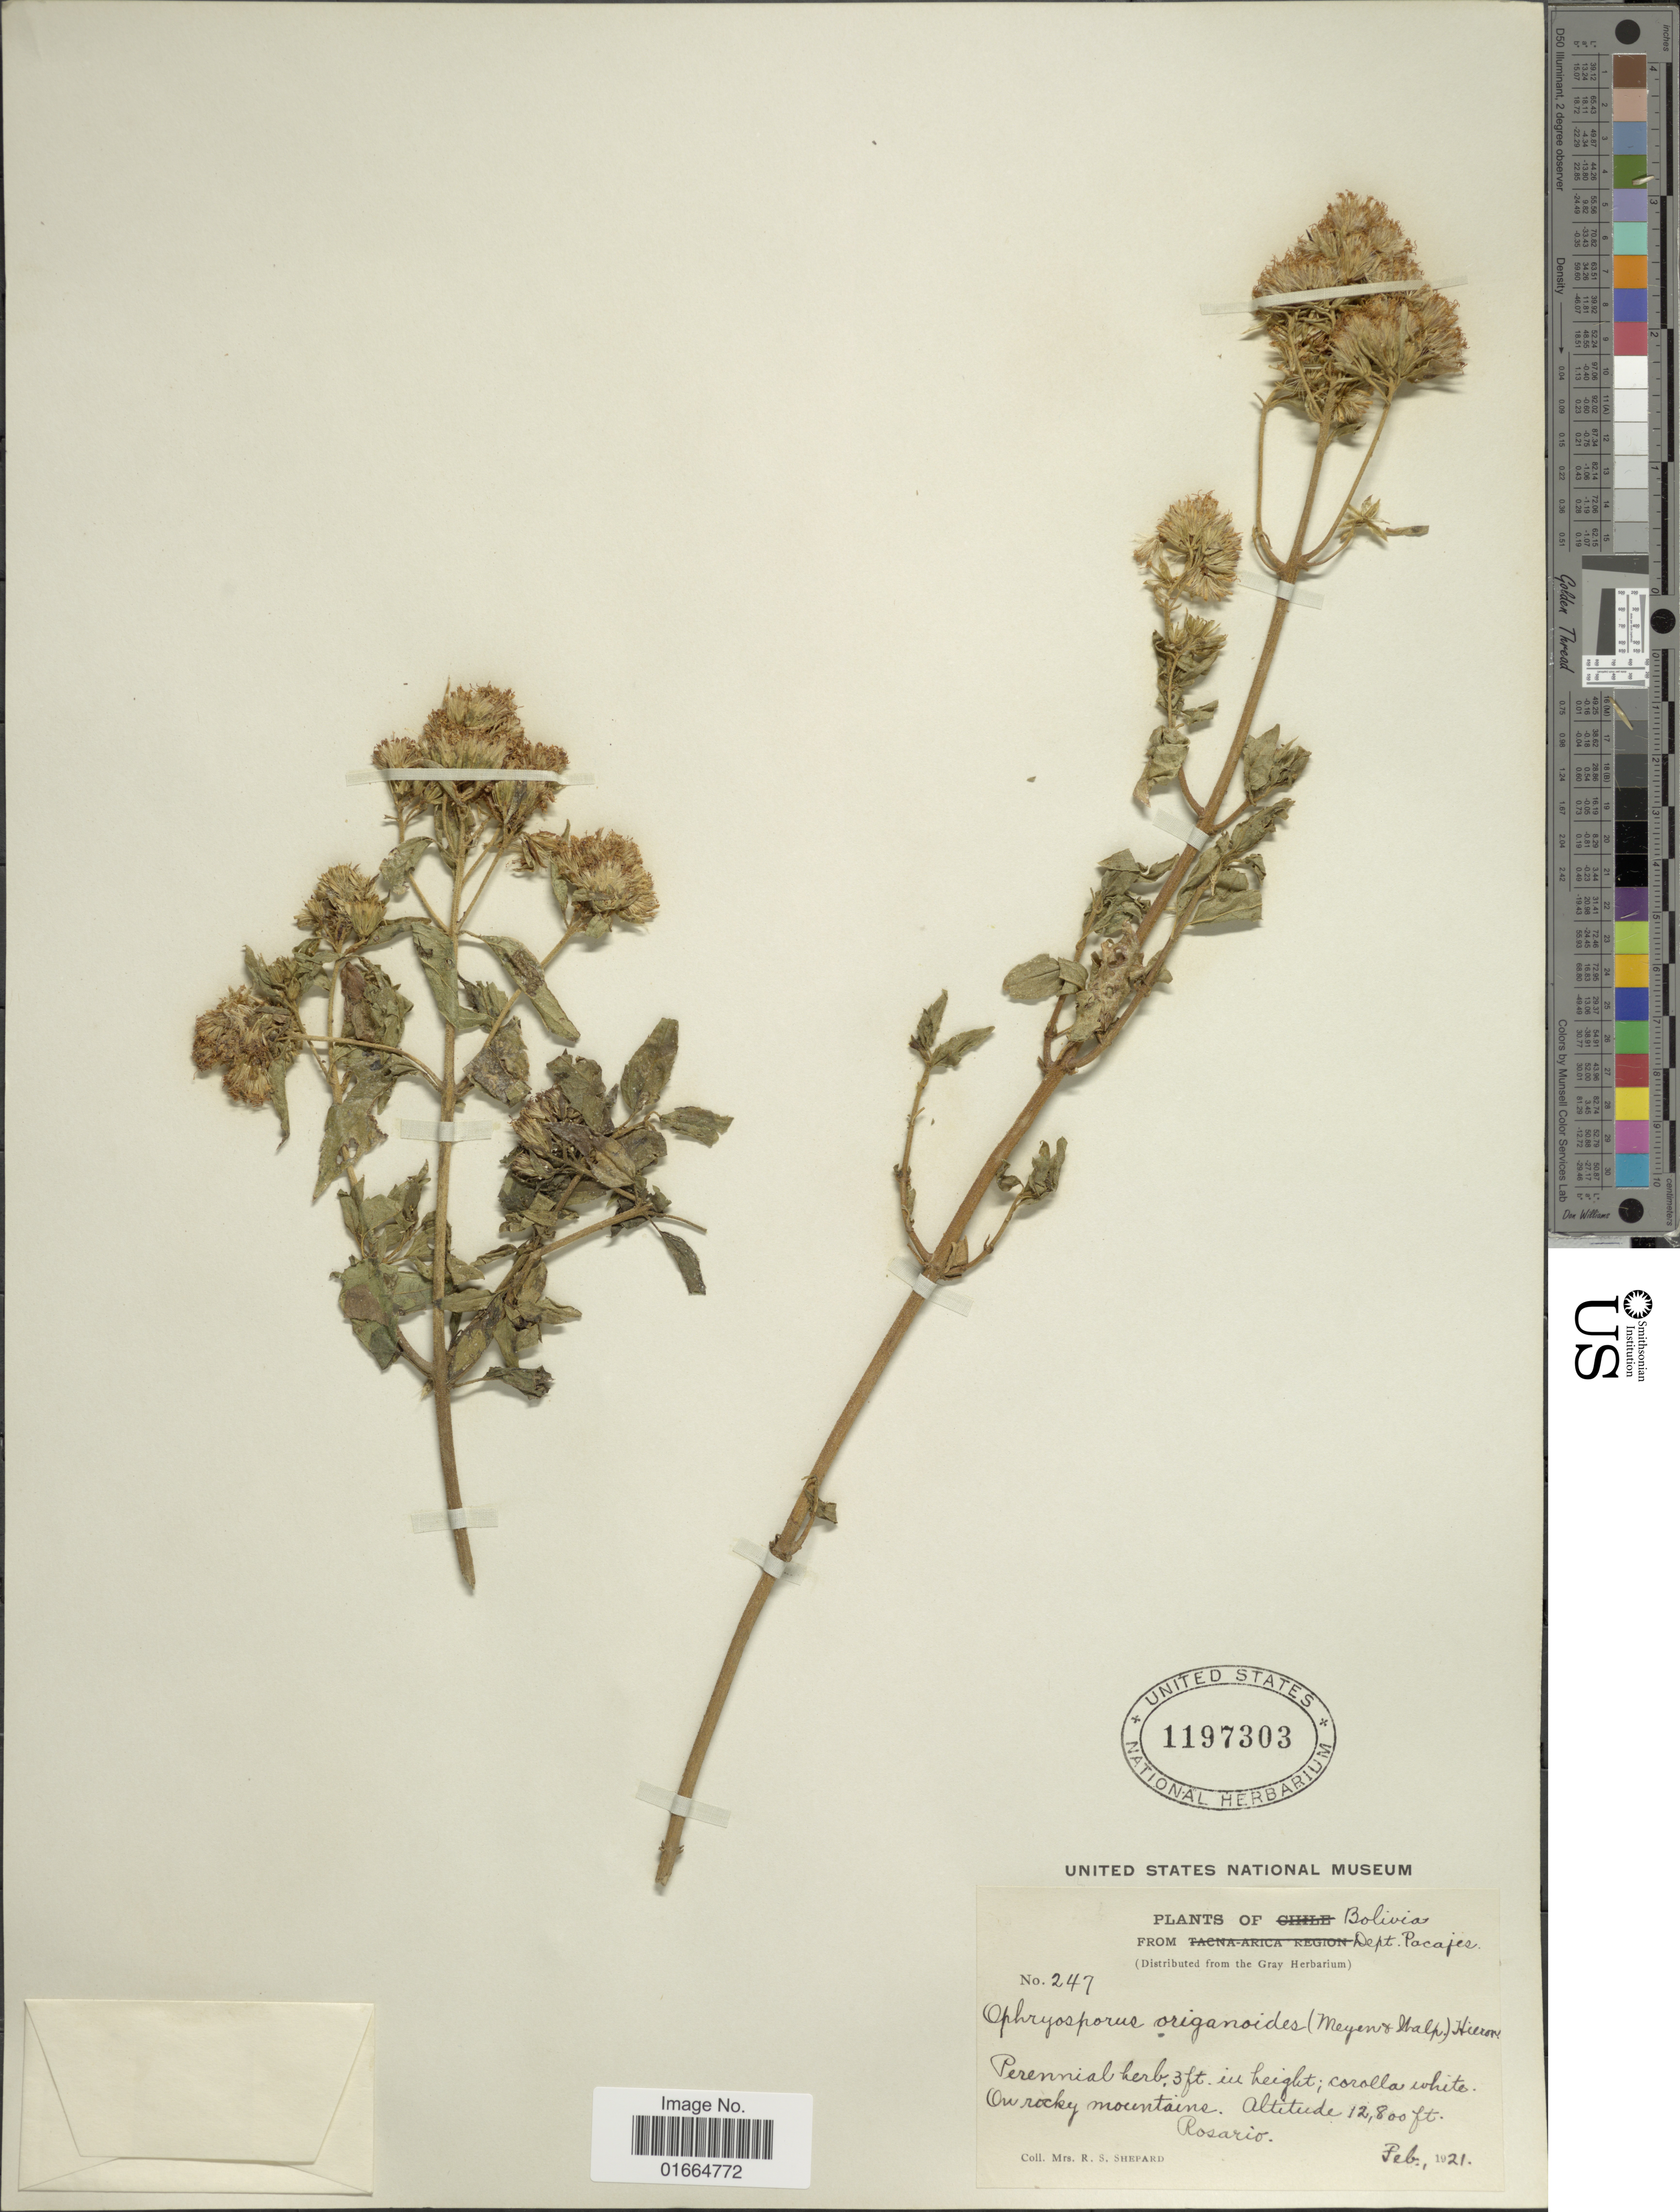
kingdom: Plantae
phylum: Tracheophyta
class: Magnoliopsida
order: Asterales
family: Asteraceae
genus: Ophryosporus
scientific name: Ophryosporus heptanthus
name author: (Sch. Bip. ex Wedd.) R.M. King & H. Rob.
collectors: R. Shepard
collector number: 247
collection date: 1921-02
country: Bolivia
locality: Dept. Pacajes. Rosario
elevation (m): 3901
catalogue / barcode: US 1197303